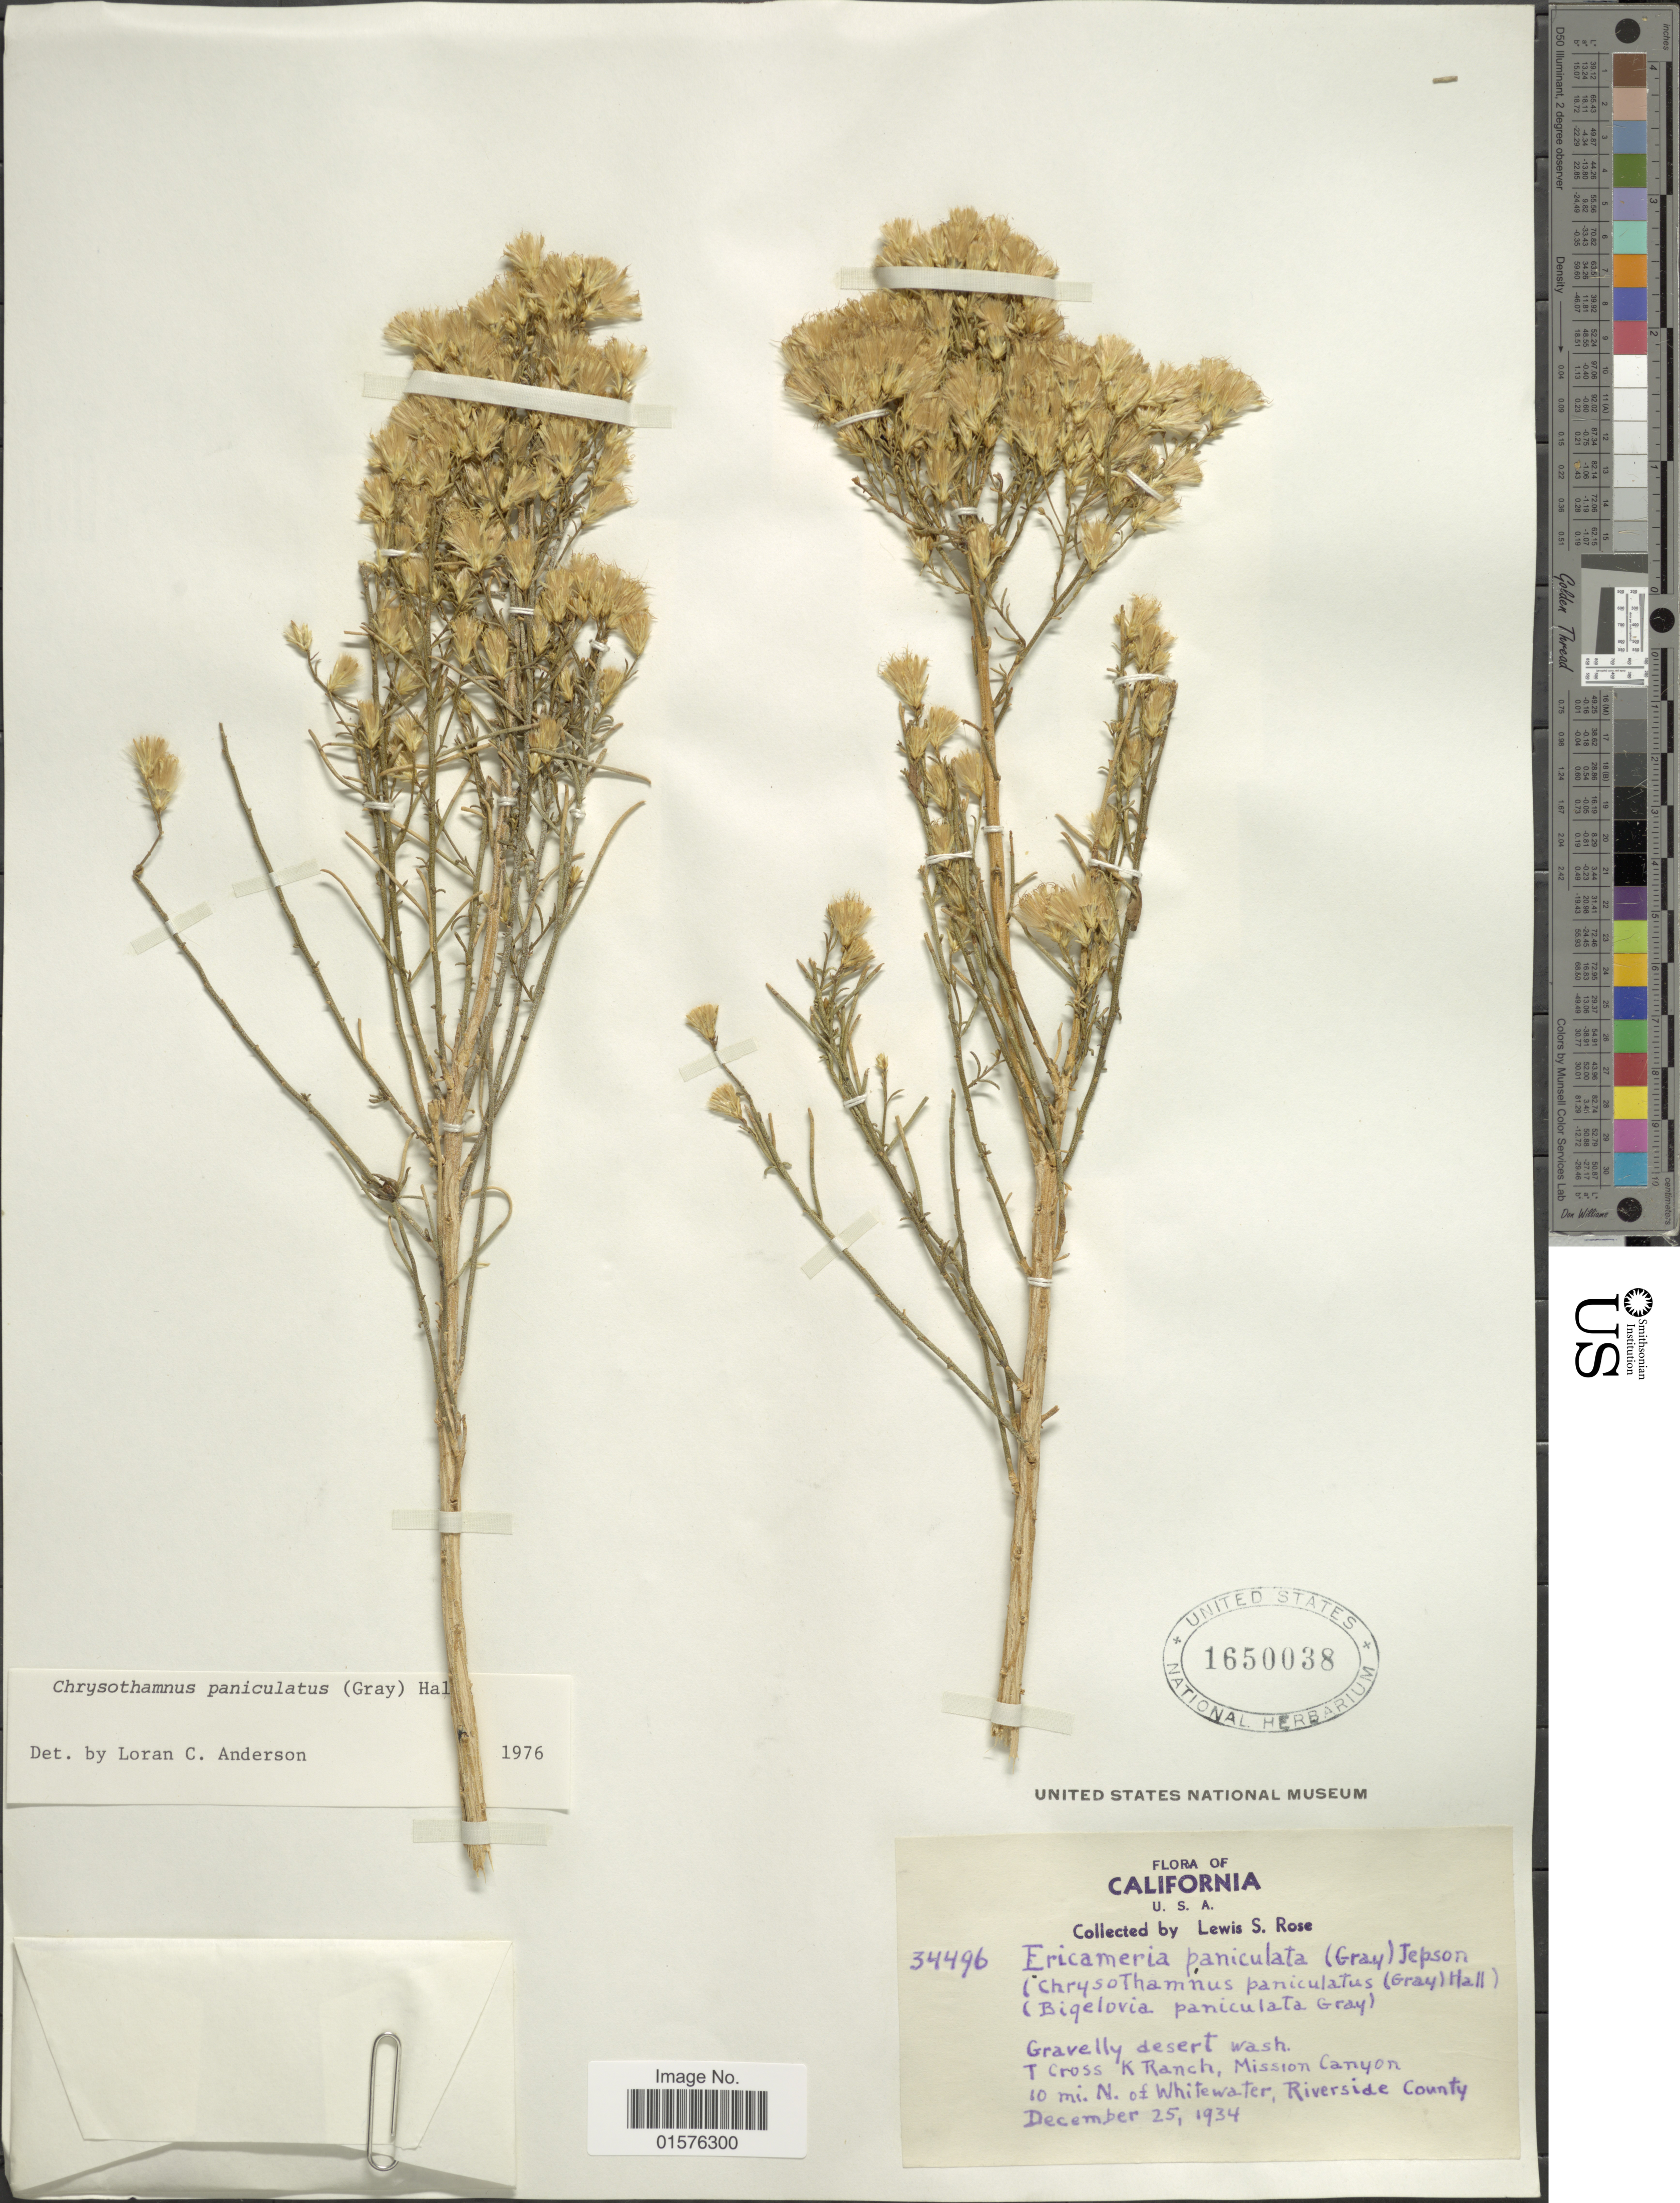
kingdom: Plantae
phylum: Tracheophyta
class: Magnoliopsida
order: Asterales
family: Asteraceae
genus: Ericameria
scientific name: Ericameria paniculata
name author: (A. Gray) Rydb.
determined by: Urbatsch, Lowell E., Curator (LSU), Louisiana State University (UNITED STATES)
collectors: L. S. Rose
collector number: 34496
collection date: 1934-12-25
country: United States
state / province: California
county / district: Riverside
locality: T Cross K ranch, Mission Canyon 10 mi. N. of Whitewater, Riverside county.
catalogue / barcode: US 1650038